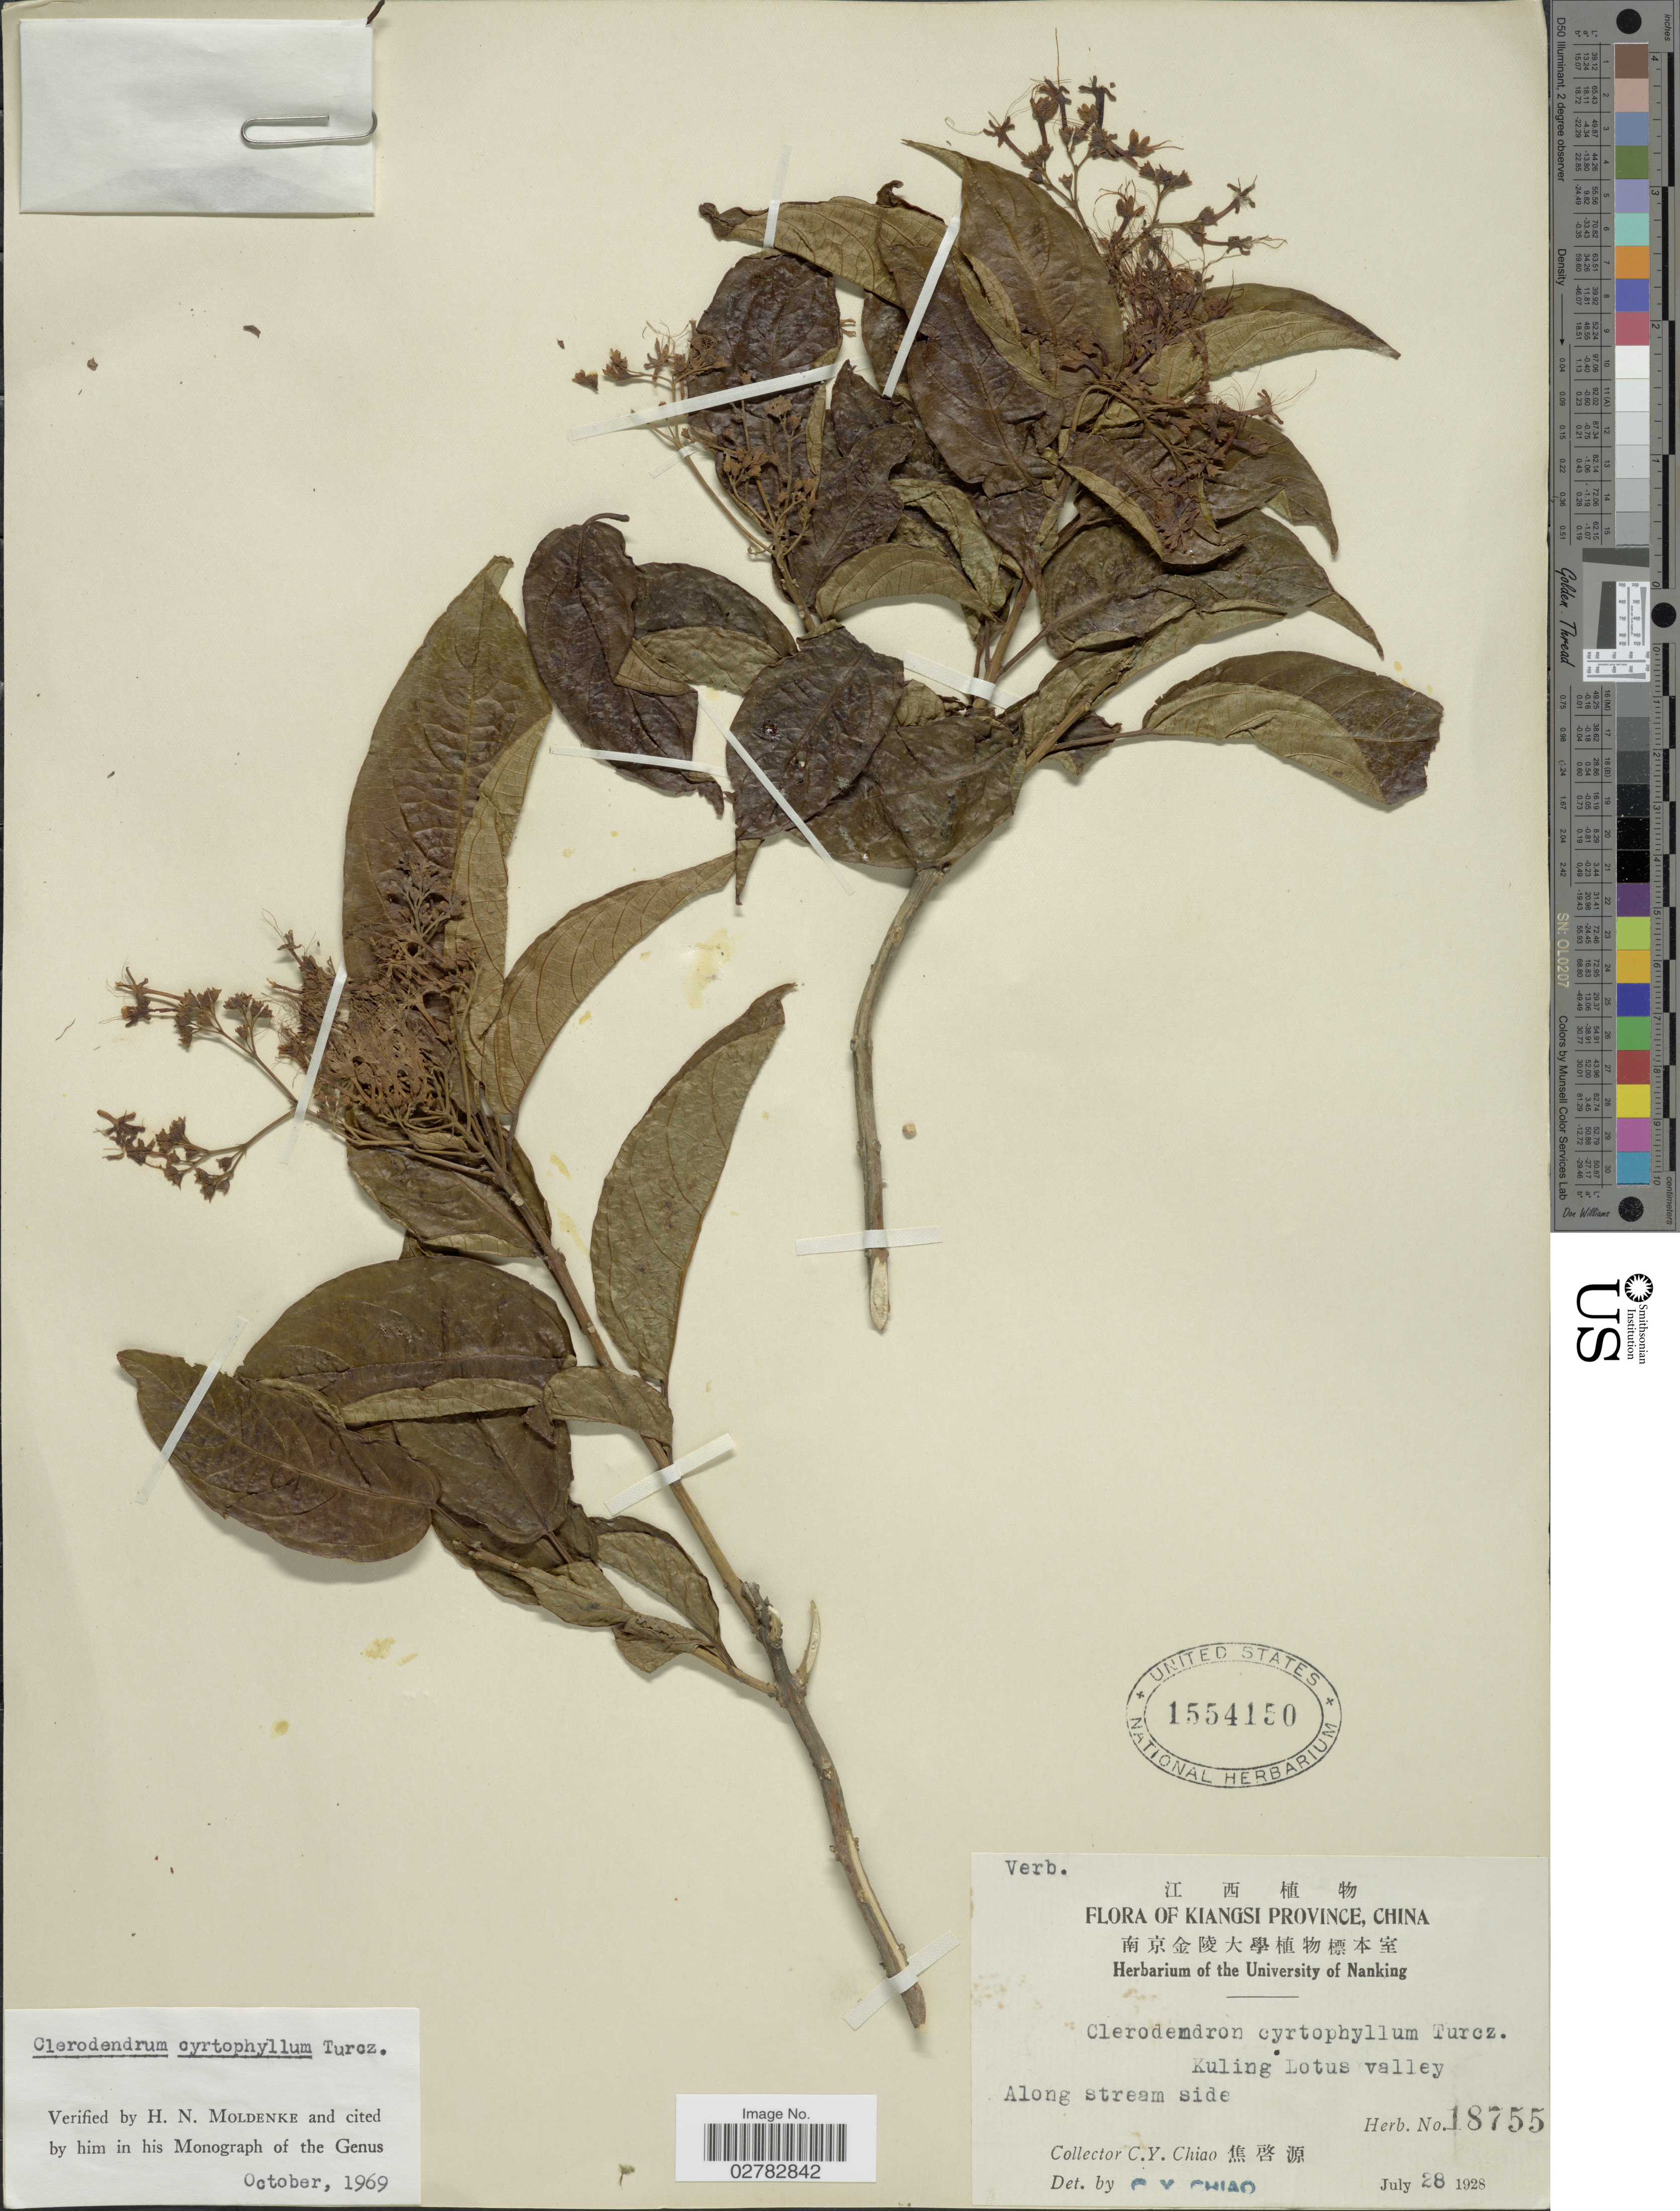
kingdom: Plantae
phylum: Tracheophyta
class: Magnoliopsida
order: Lamiales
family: Lamiaceae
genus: Clerodendrum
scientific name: Clerodendrum cyrtophyllum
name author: Turcz.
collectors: C. Y. Chiao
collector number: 18755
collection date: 1928-07-28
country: China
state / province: Jiangxi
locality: Kiangsi Province. Kuling Lotus valley.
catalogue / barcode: US 1554150